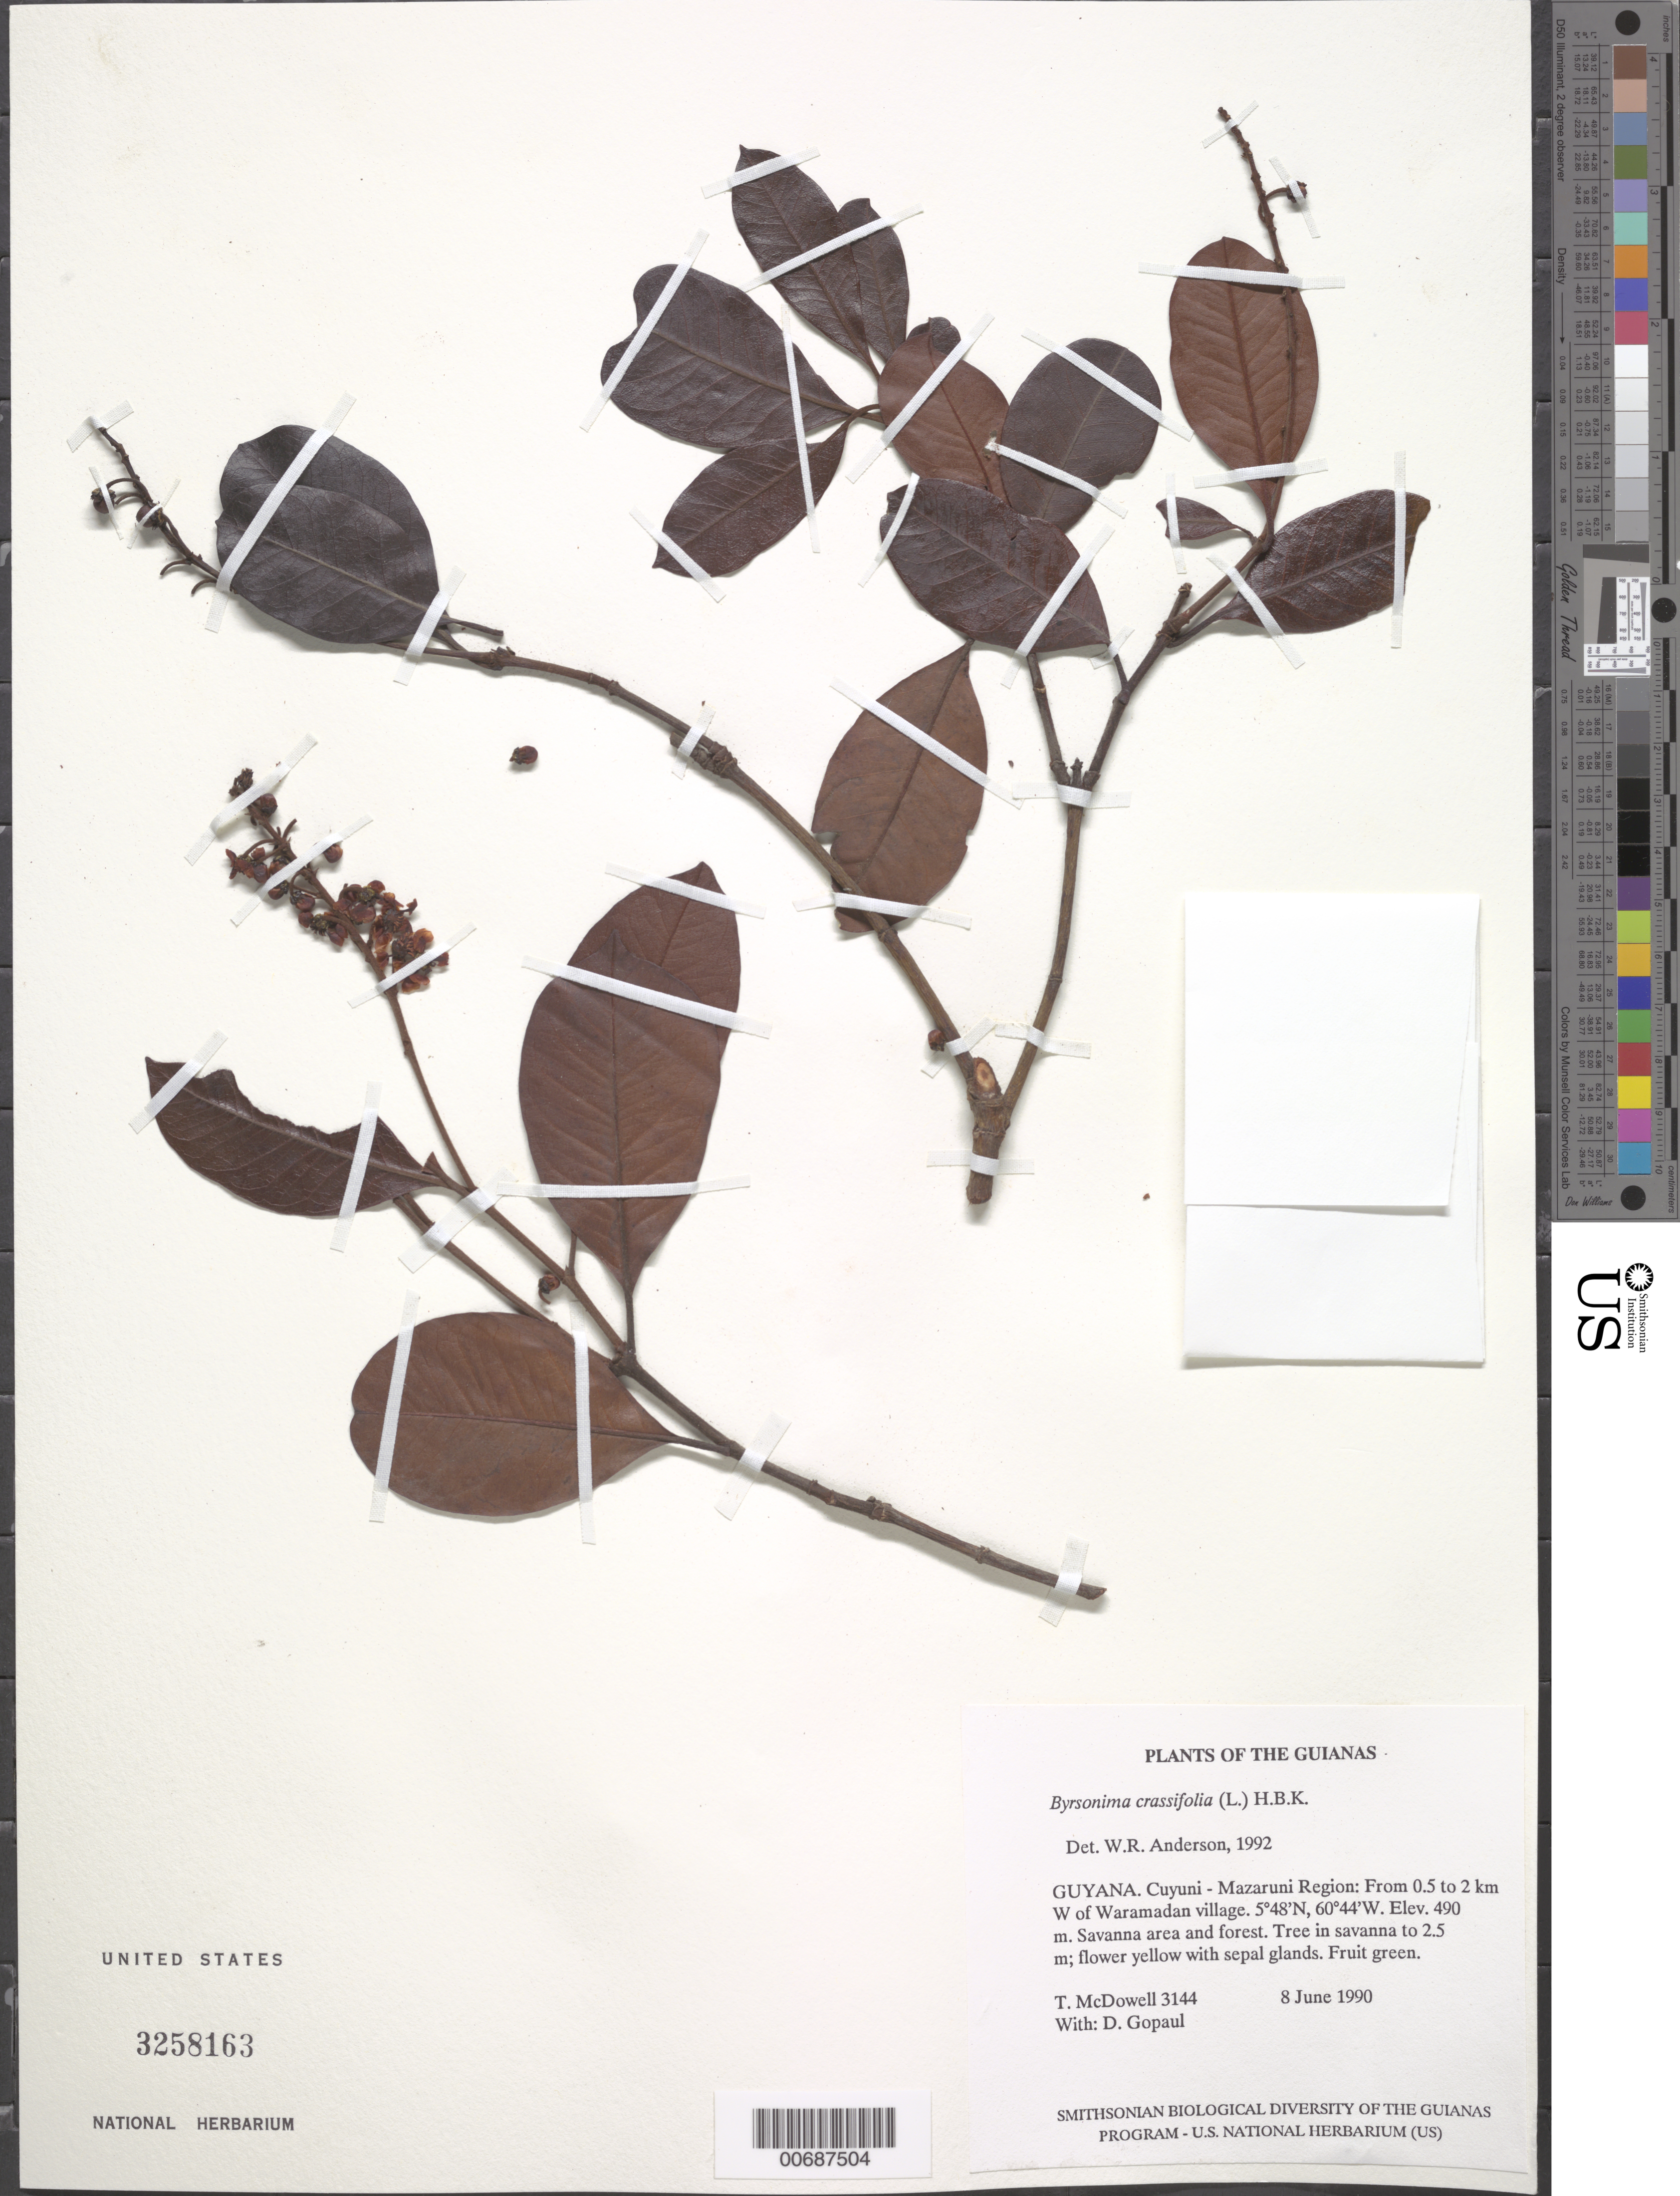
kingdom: Plantae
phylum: Tracheophyta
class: Magnoliopsida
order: Malpighiales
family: Malpighiaceae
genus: Byrsonima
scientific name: Byrsonima crassifolia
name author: (L.) Kunth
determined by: Anderson, W. R., (MICH), University of Michigan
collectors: T. McDowell & D. Gopaul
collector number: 3144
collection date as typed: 8 June 1990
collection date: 1990-06-08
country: Guyana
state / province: Cuyuni-Mazaruni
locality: From 0.5 to 2 km W of Waramadan village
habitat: Savanna area and forest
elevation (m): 490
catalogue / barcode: US 3258163